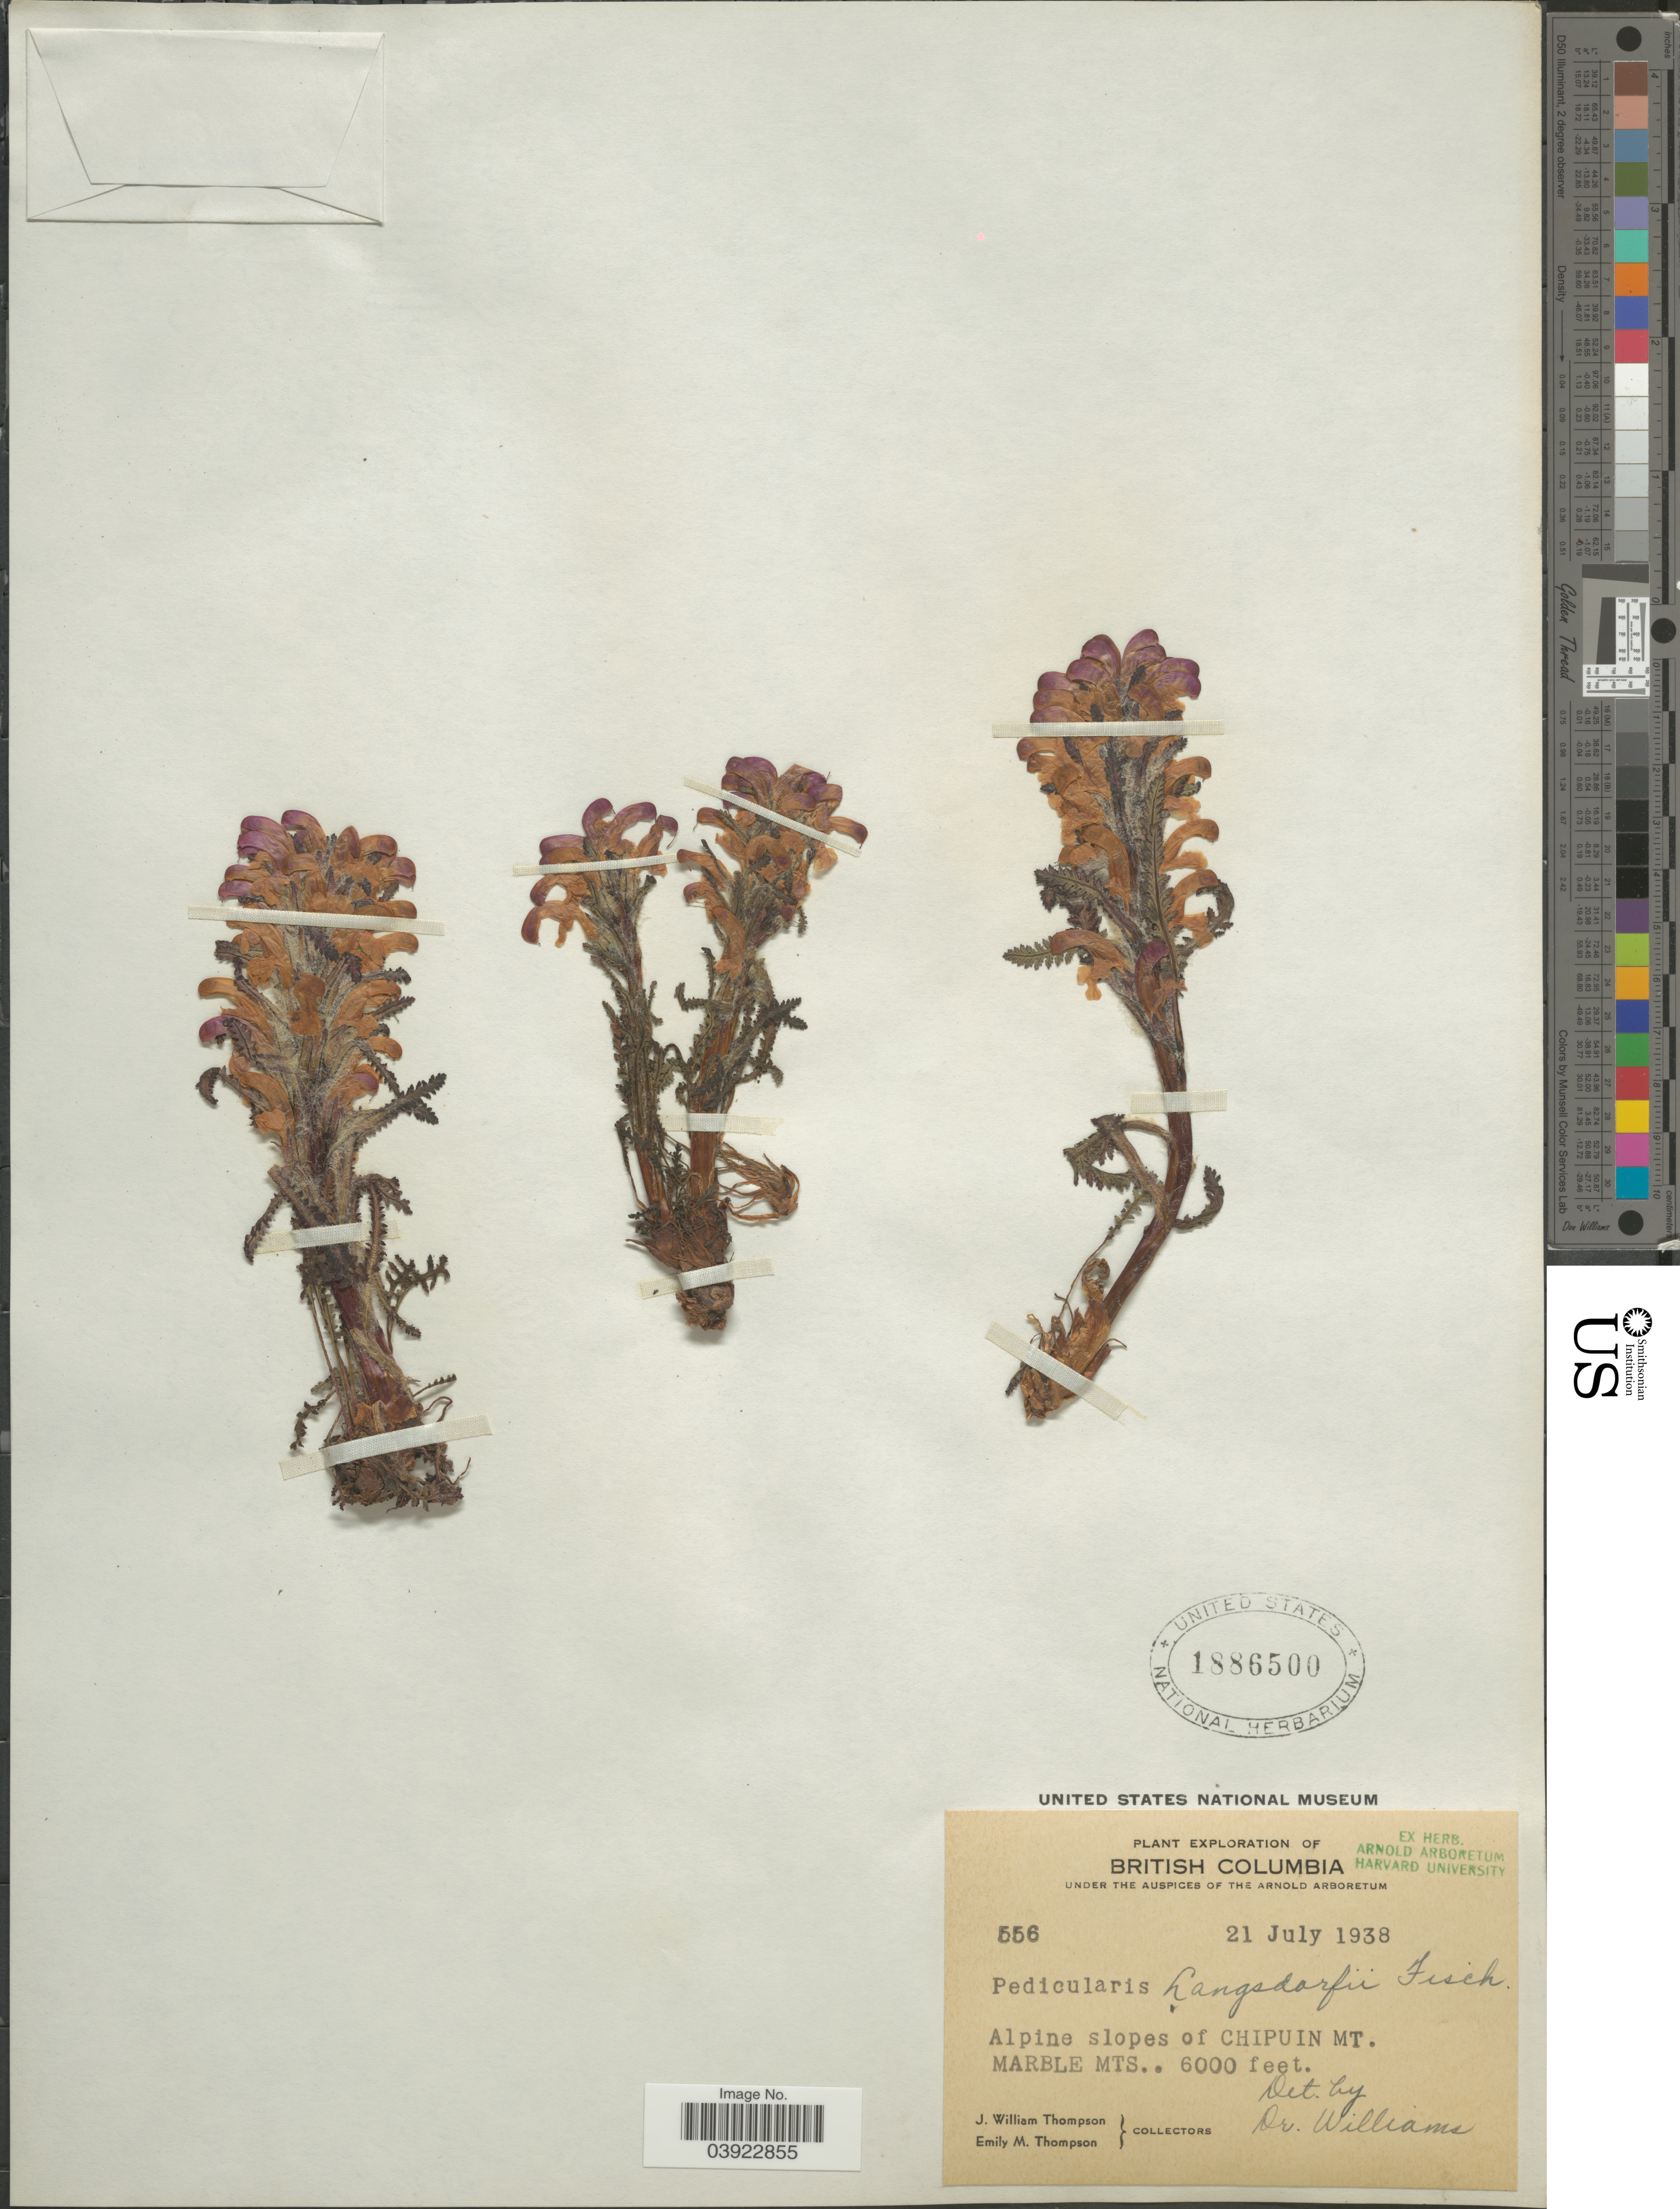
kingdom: Plantae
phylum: Tracheophyta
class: Magnoliopsida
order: Lamiales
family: Orobanchaceae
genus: Pedicularis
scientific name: Pedicularis langsdorffii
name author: Fisch. ex Steven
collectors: J. W. Thompson & E. M. Thompson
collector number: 556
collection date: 1938-07-21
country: Canada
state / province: British Columbia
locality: Alpine slopes of Chipuin Mt. Marble Mts.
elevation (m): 1829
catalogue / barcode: US 1886500